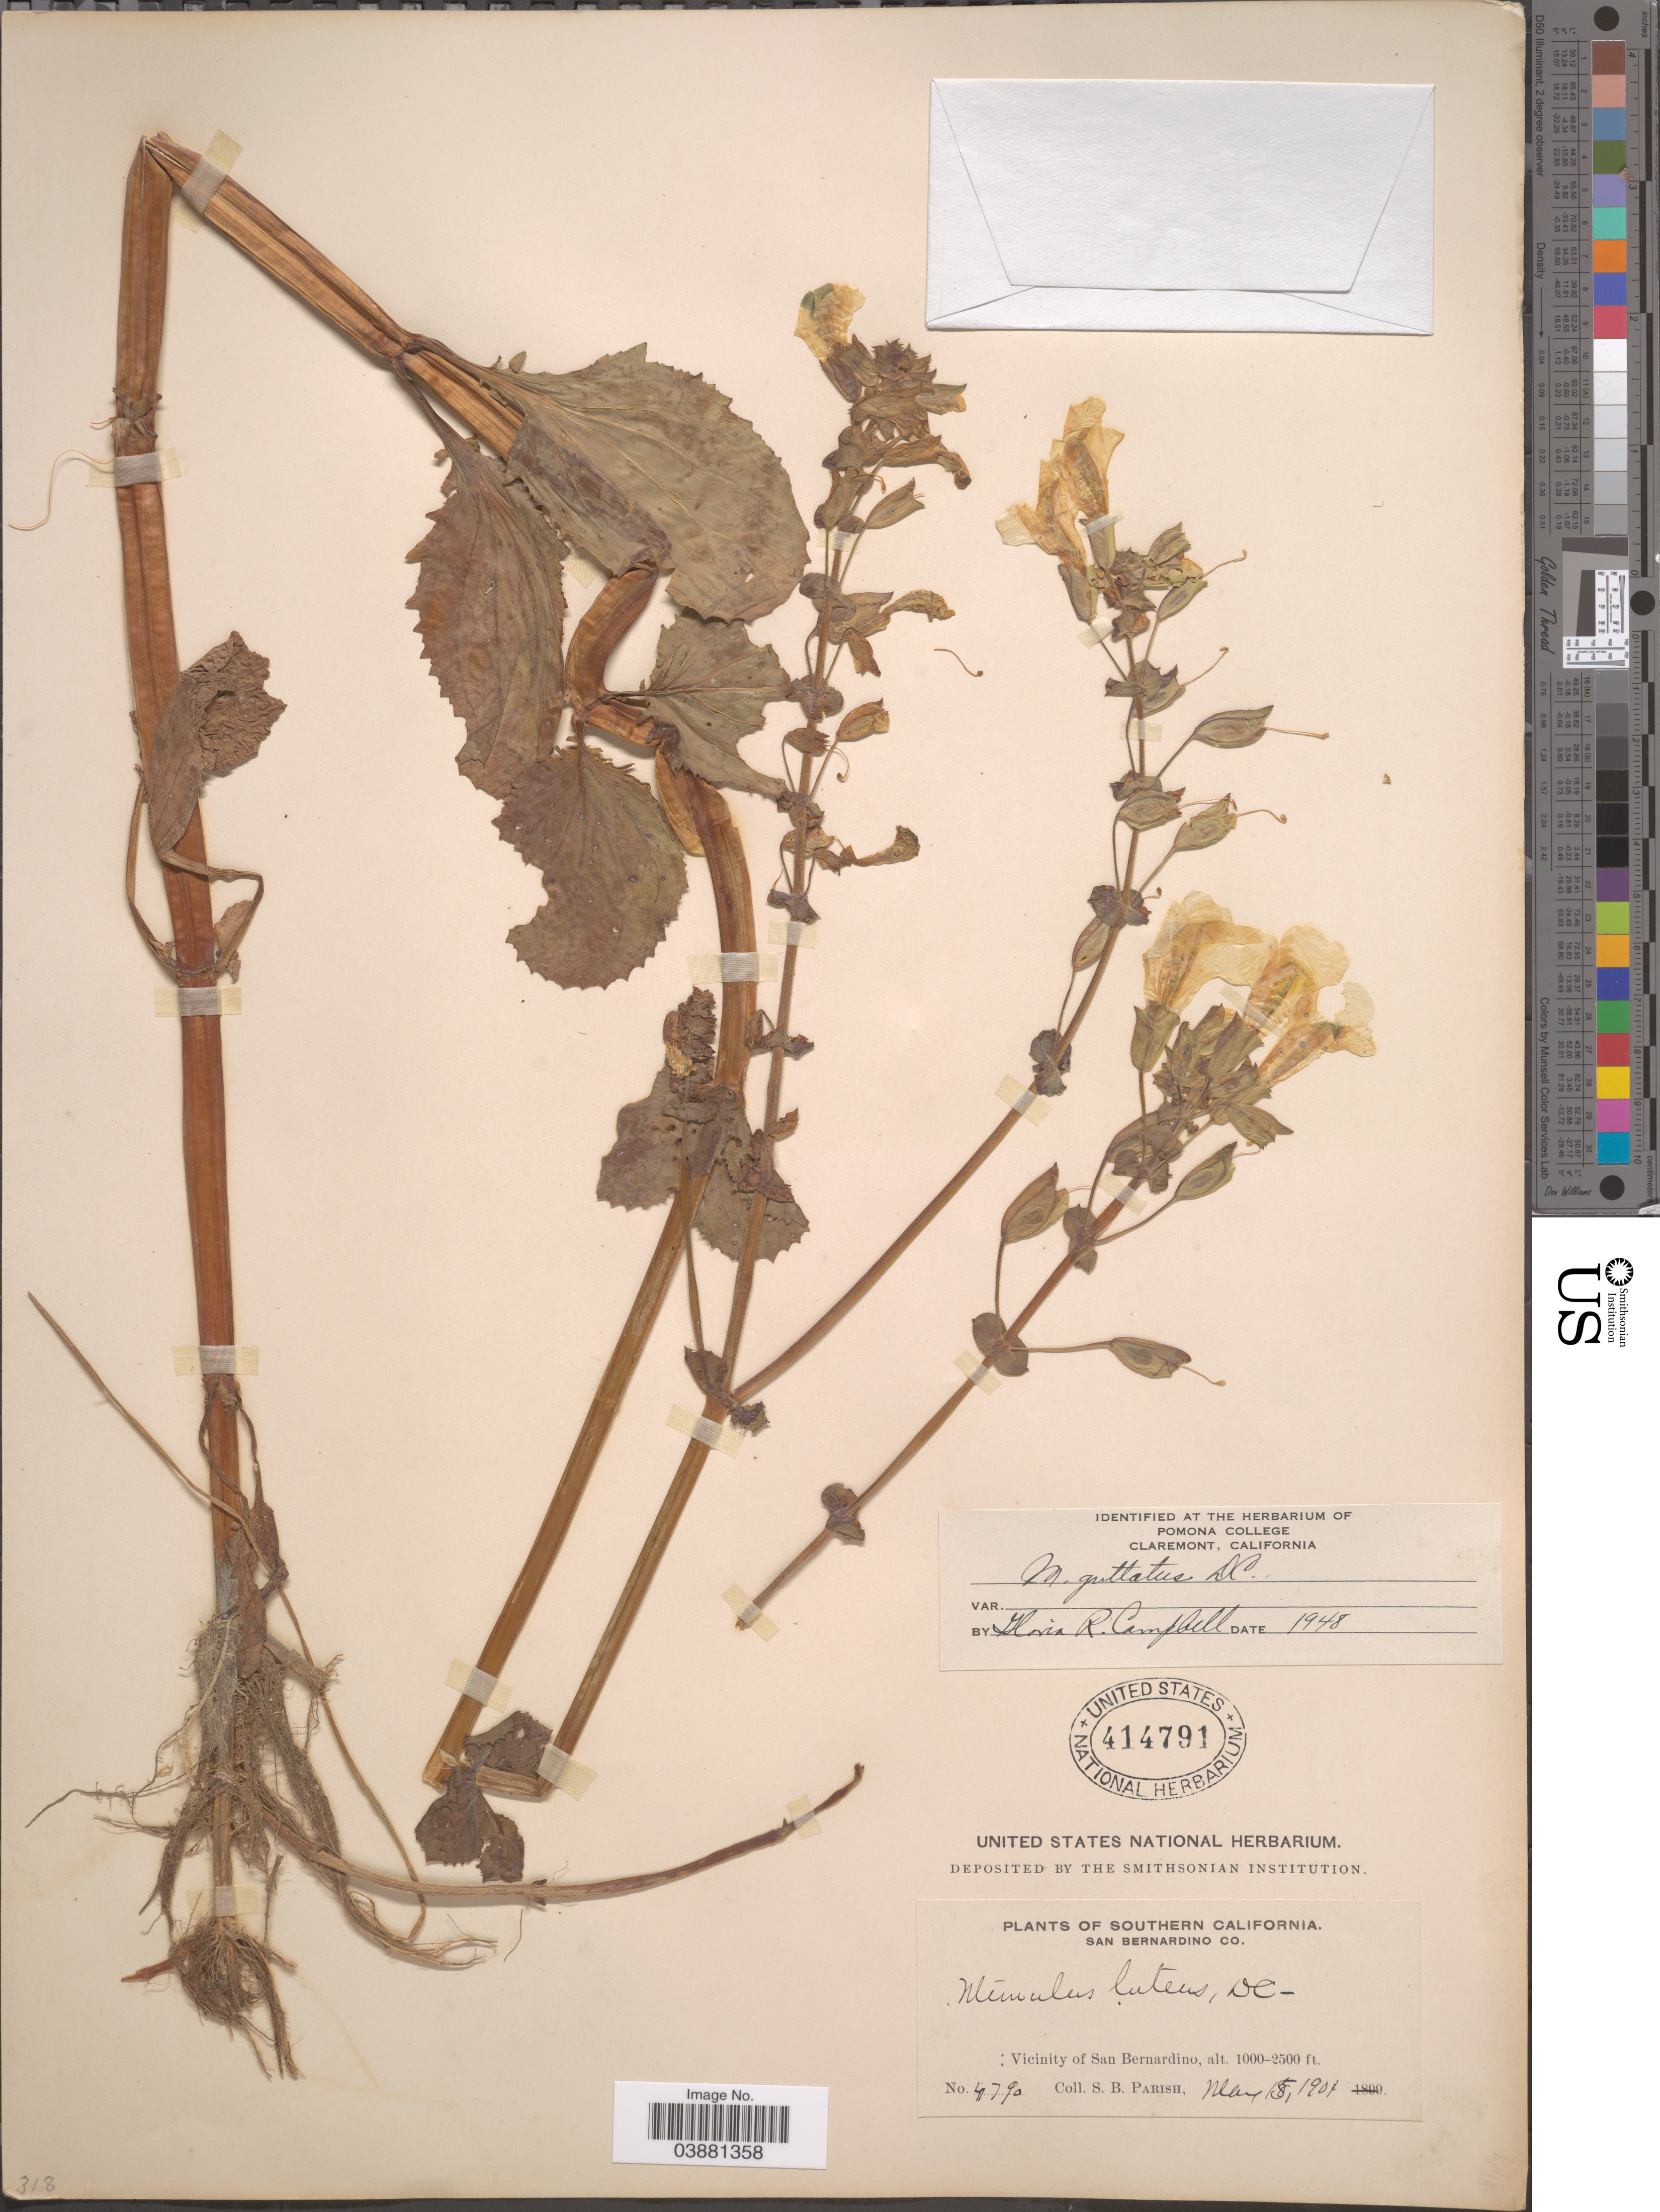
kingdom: Plantae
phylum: Tracheophyta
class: Magnoliopsida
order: Lamiales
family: Phrymaceae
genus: Mimulus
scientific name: Mimulus guttatus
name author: DC.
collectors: S. B. Parish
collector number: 4790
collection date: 1901-05-15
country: United States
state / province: California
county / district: San Bernardino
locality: Southern California. San Bernardino Co. Vicinity of San Bernardino.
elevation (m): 305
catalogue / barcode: US 414791